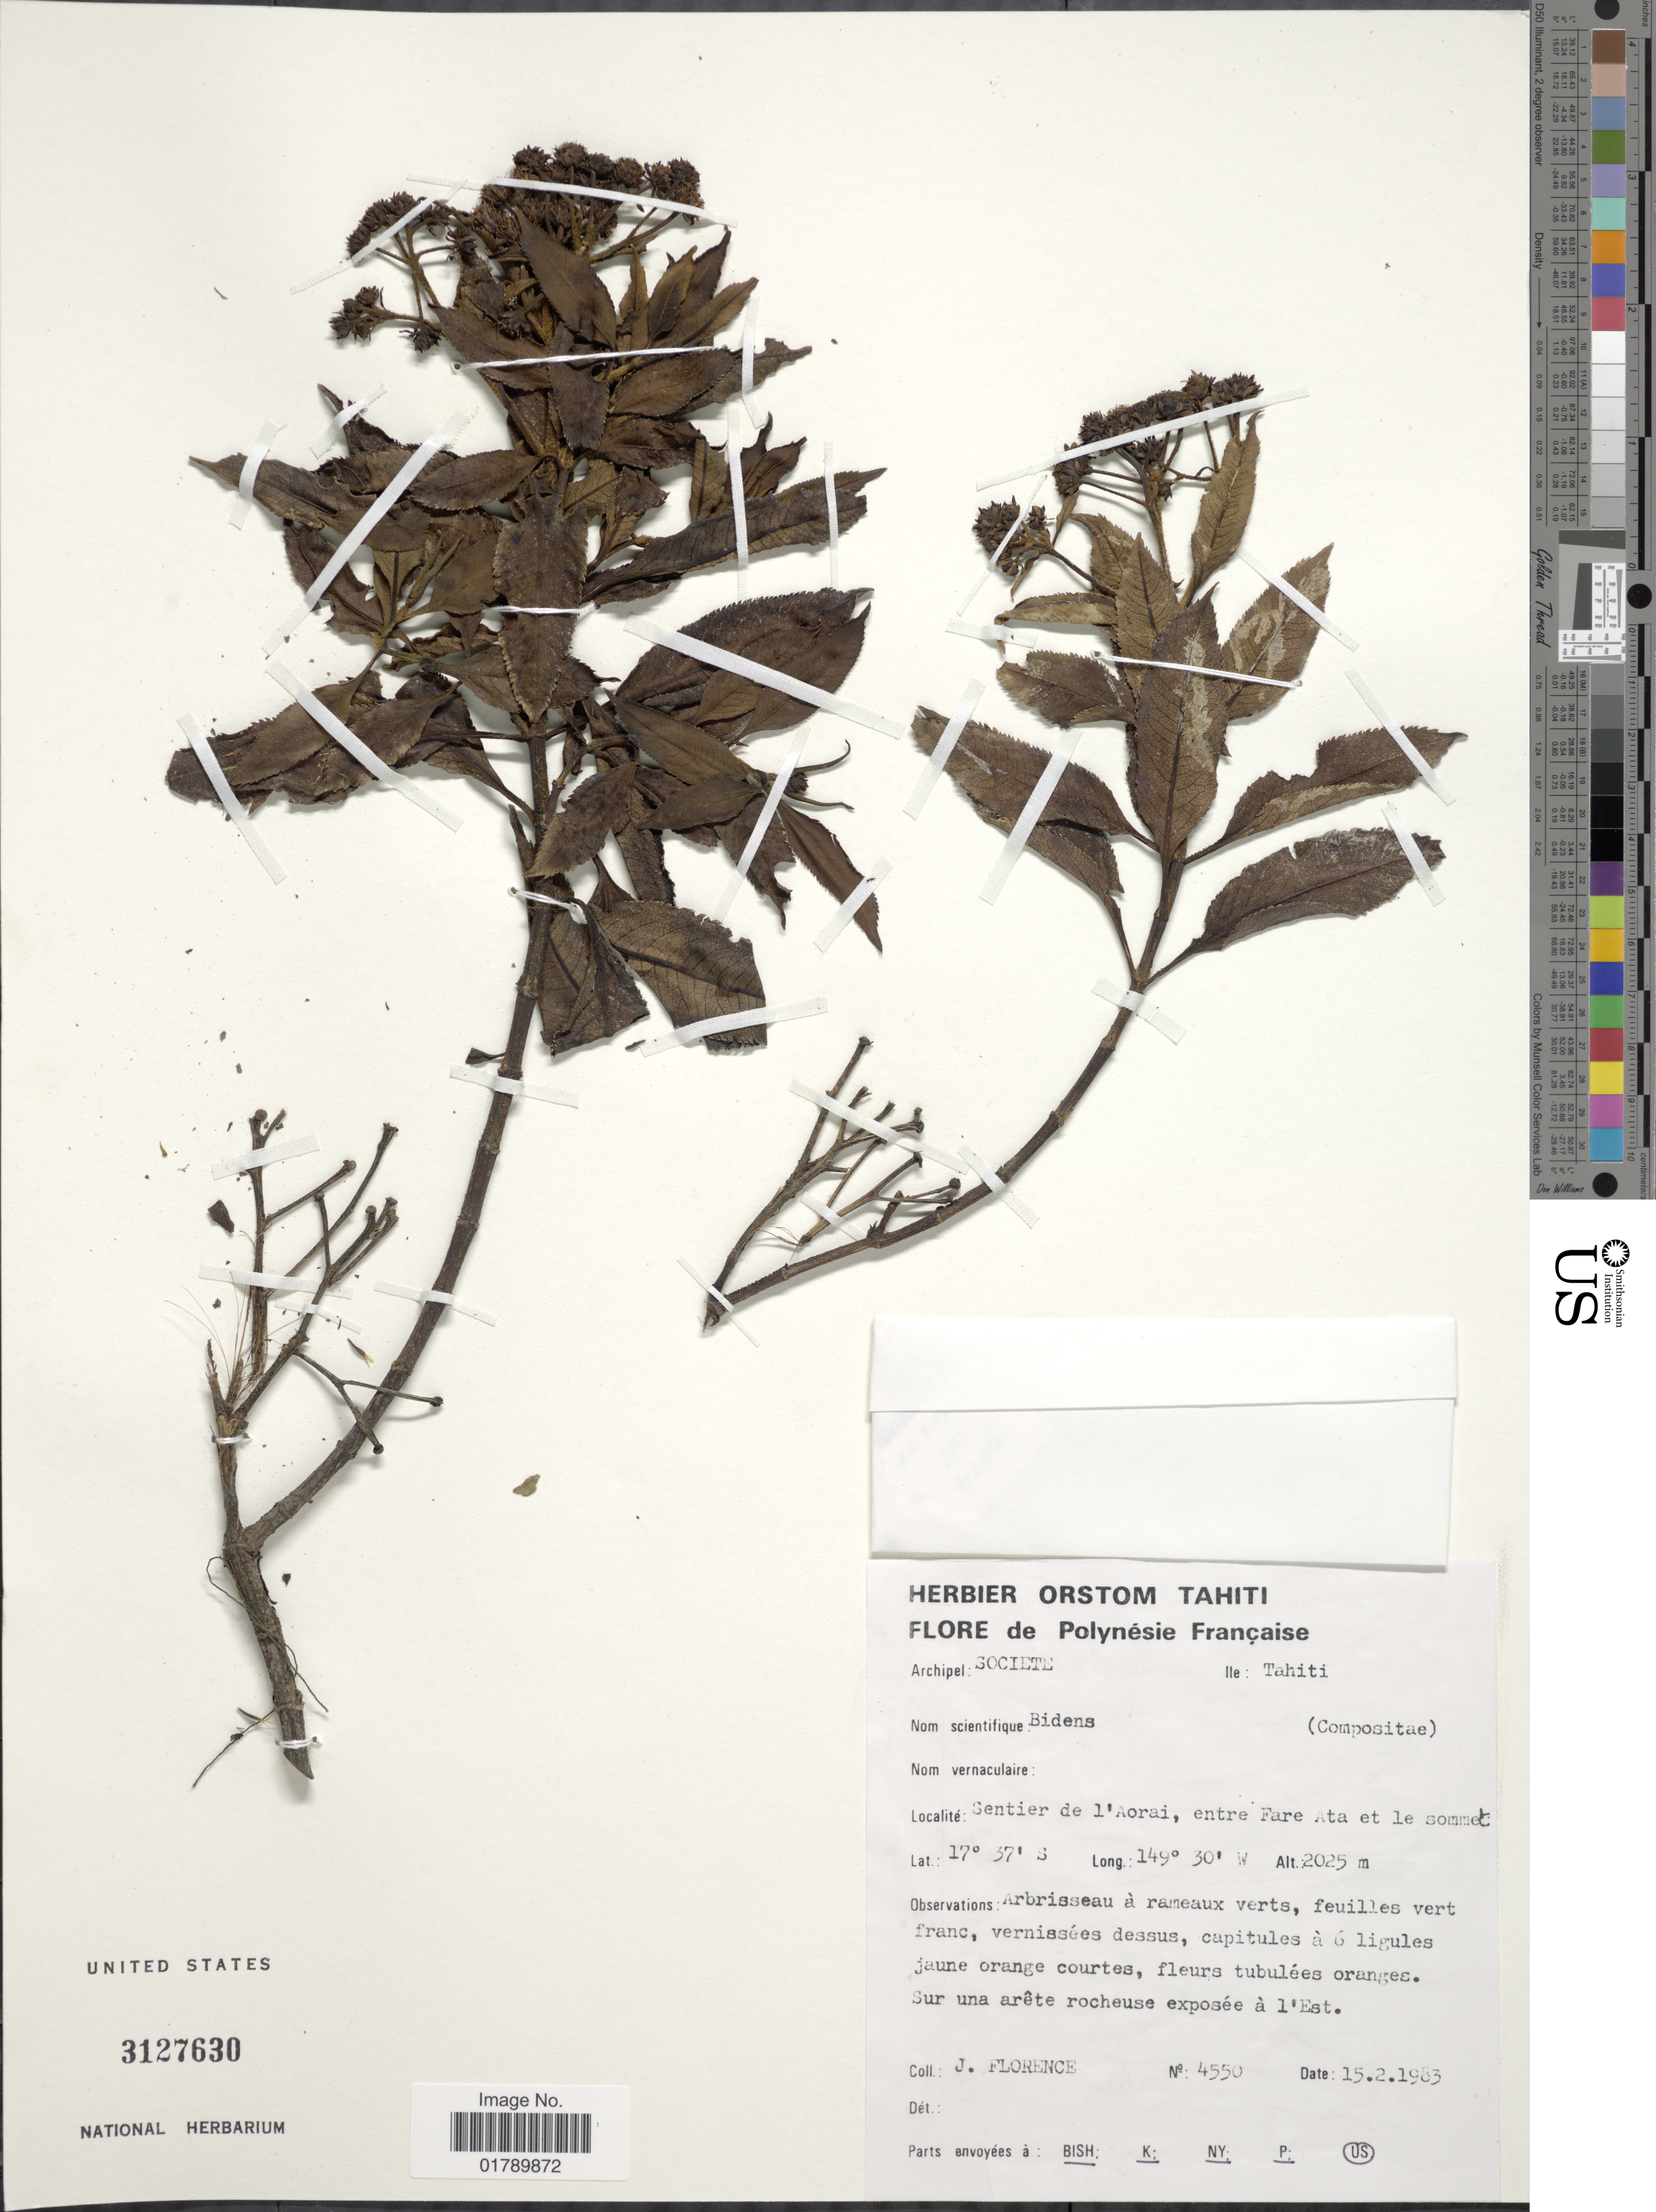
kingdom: Plantae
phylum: Tracheophyta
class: Magnoliopsida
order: Asterales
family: Asteraceae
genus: Bidens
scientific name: Bidens sp.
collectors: J. Florence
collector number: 4550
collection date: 1983-02-15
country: French Polynesia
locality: Archipel: Societe. Ile: Tahiti. Sentier de l'Aorai, entre Fare Ata et le sommet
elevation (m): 2025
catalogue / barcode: US 3127630